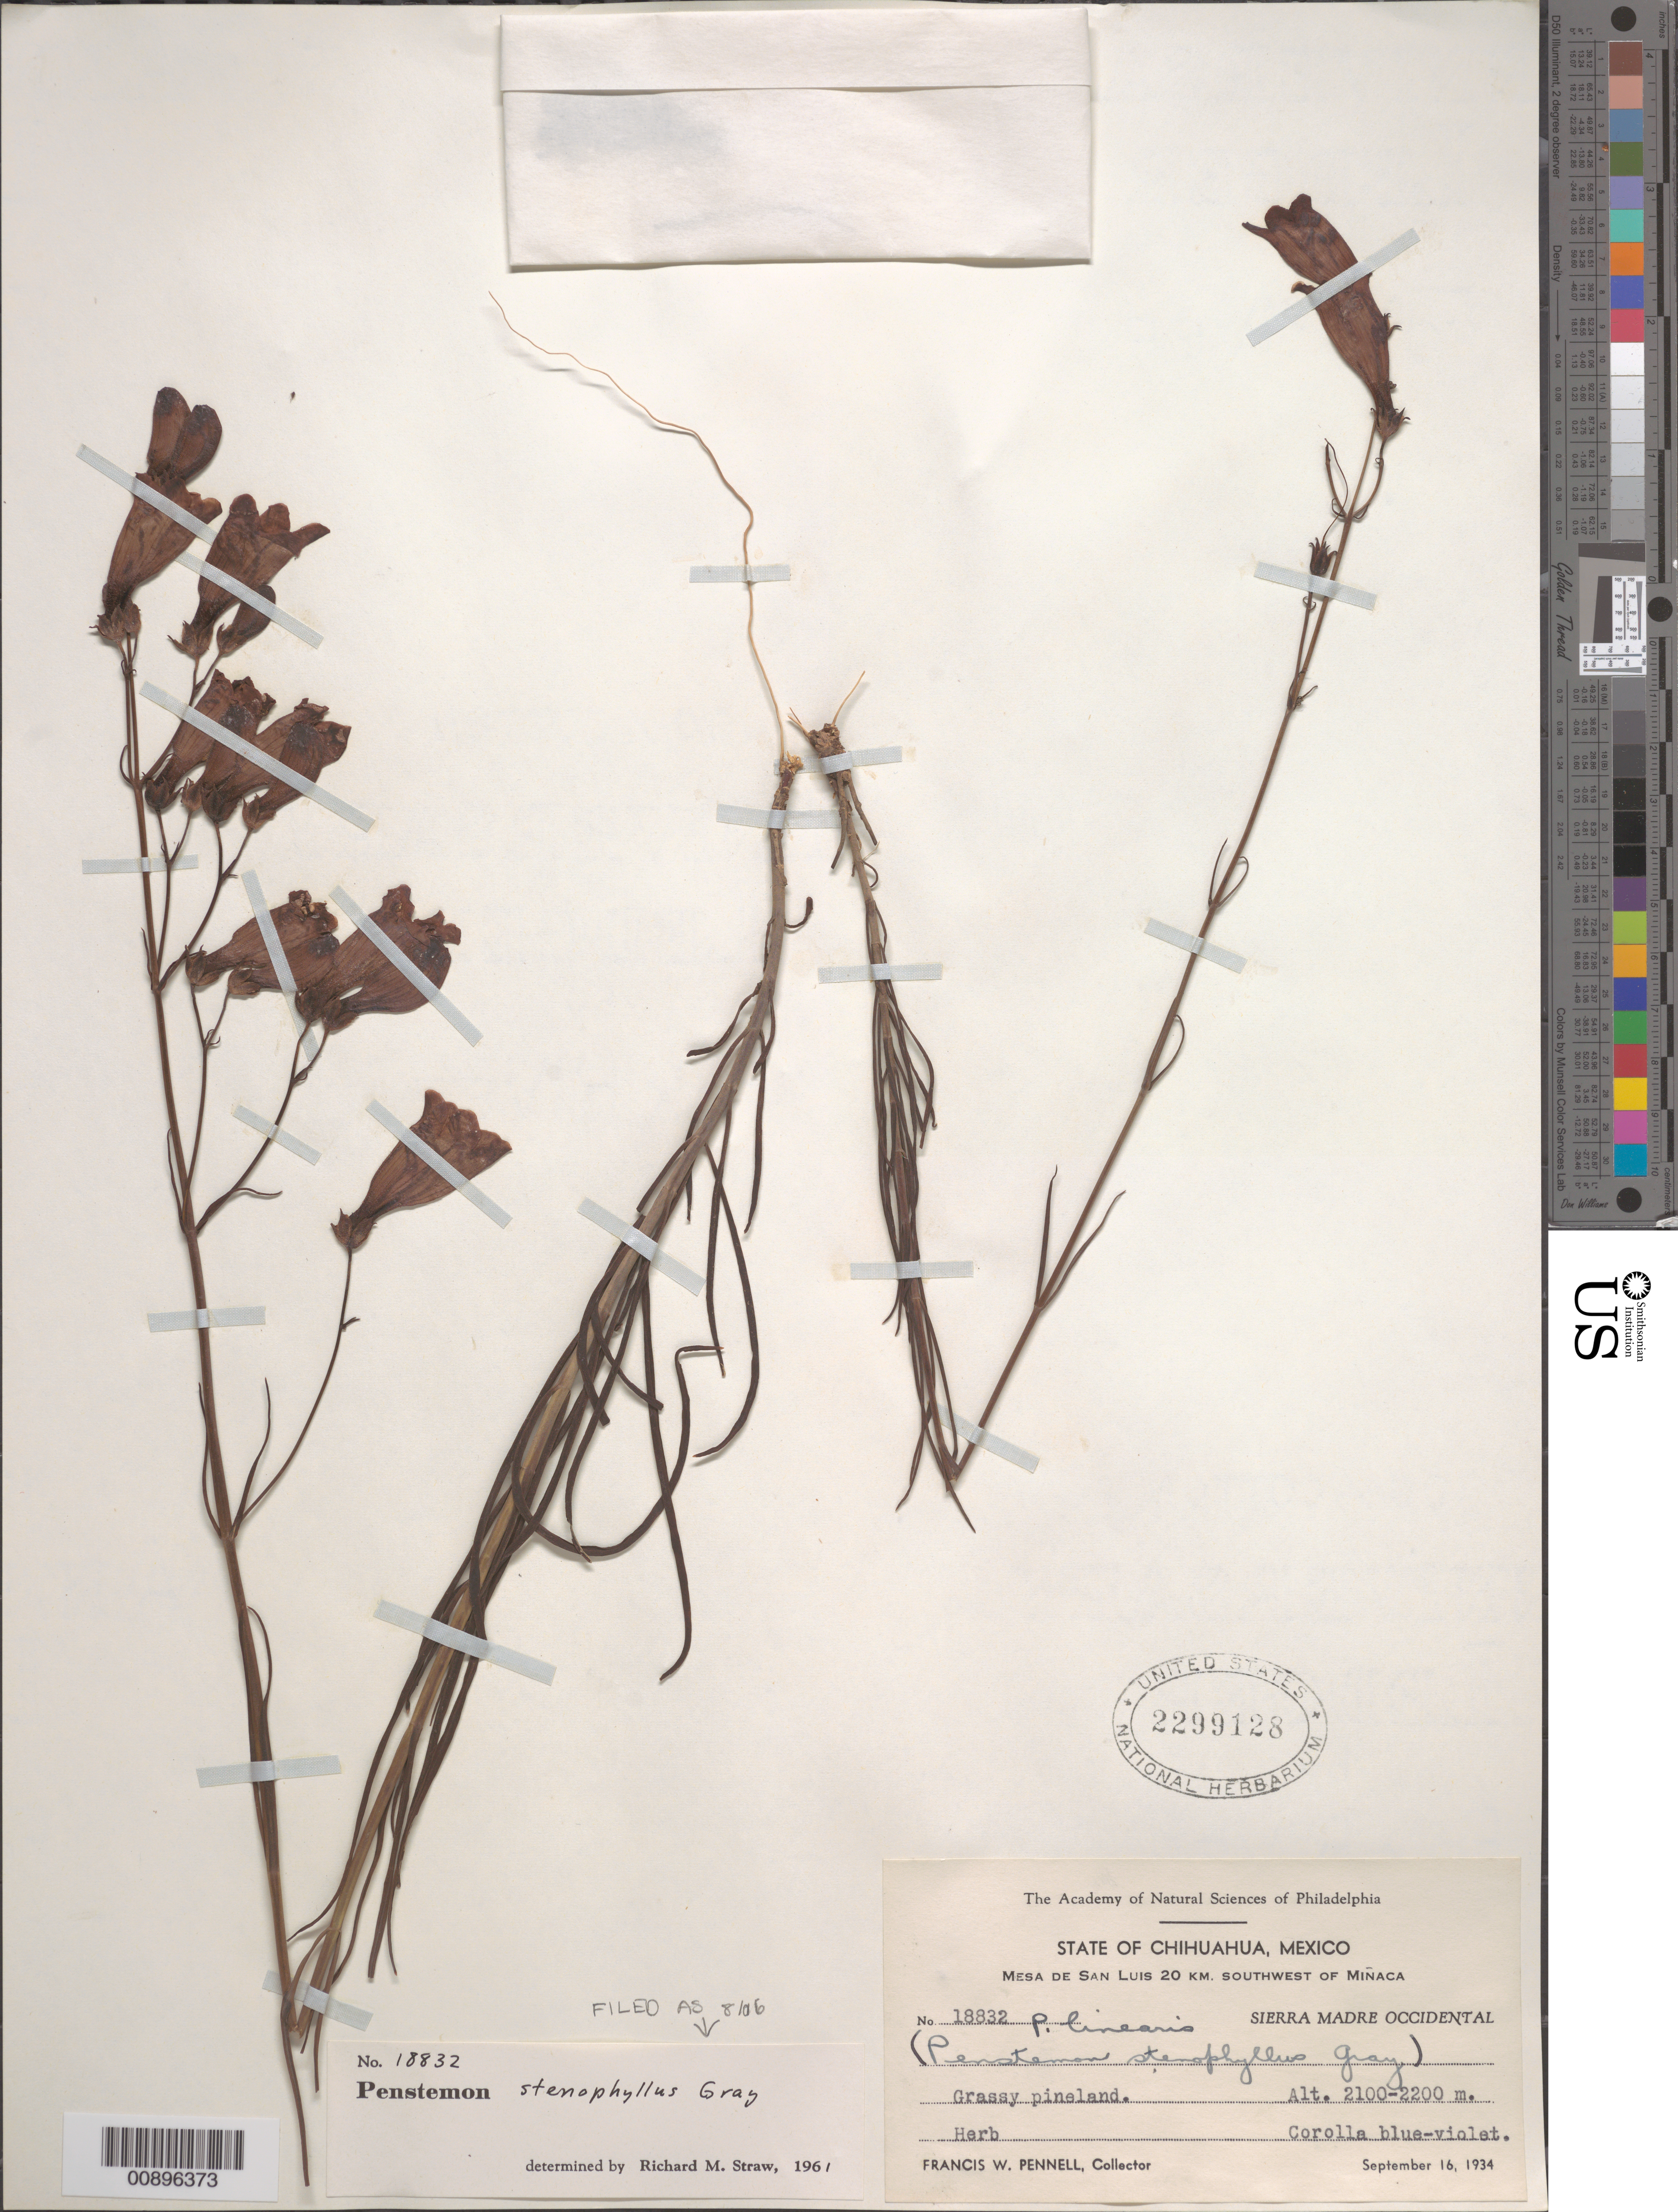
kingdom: Plantae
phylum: Tracheophyta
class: Magnoliopsida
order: Lamiales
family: Plantaginaceae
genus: Penstemon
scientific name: Penstemon stenophyllus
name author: A. Gray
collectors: F. W. Pennell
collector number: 18832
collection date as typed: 16 Sep 1934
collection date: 1934-09-16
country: Mexico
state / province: Chihuahua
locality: Mesa de San Luis 20 km. southwest of Miñaca. Sierra Madre Occidental, Chihuahua.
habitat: Grassy pineland.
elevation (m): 2200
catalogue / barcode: US 2299128